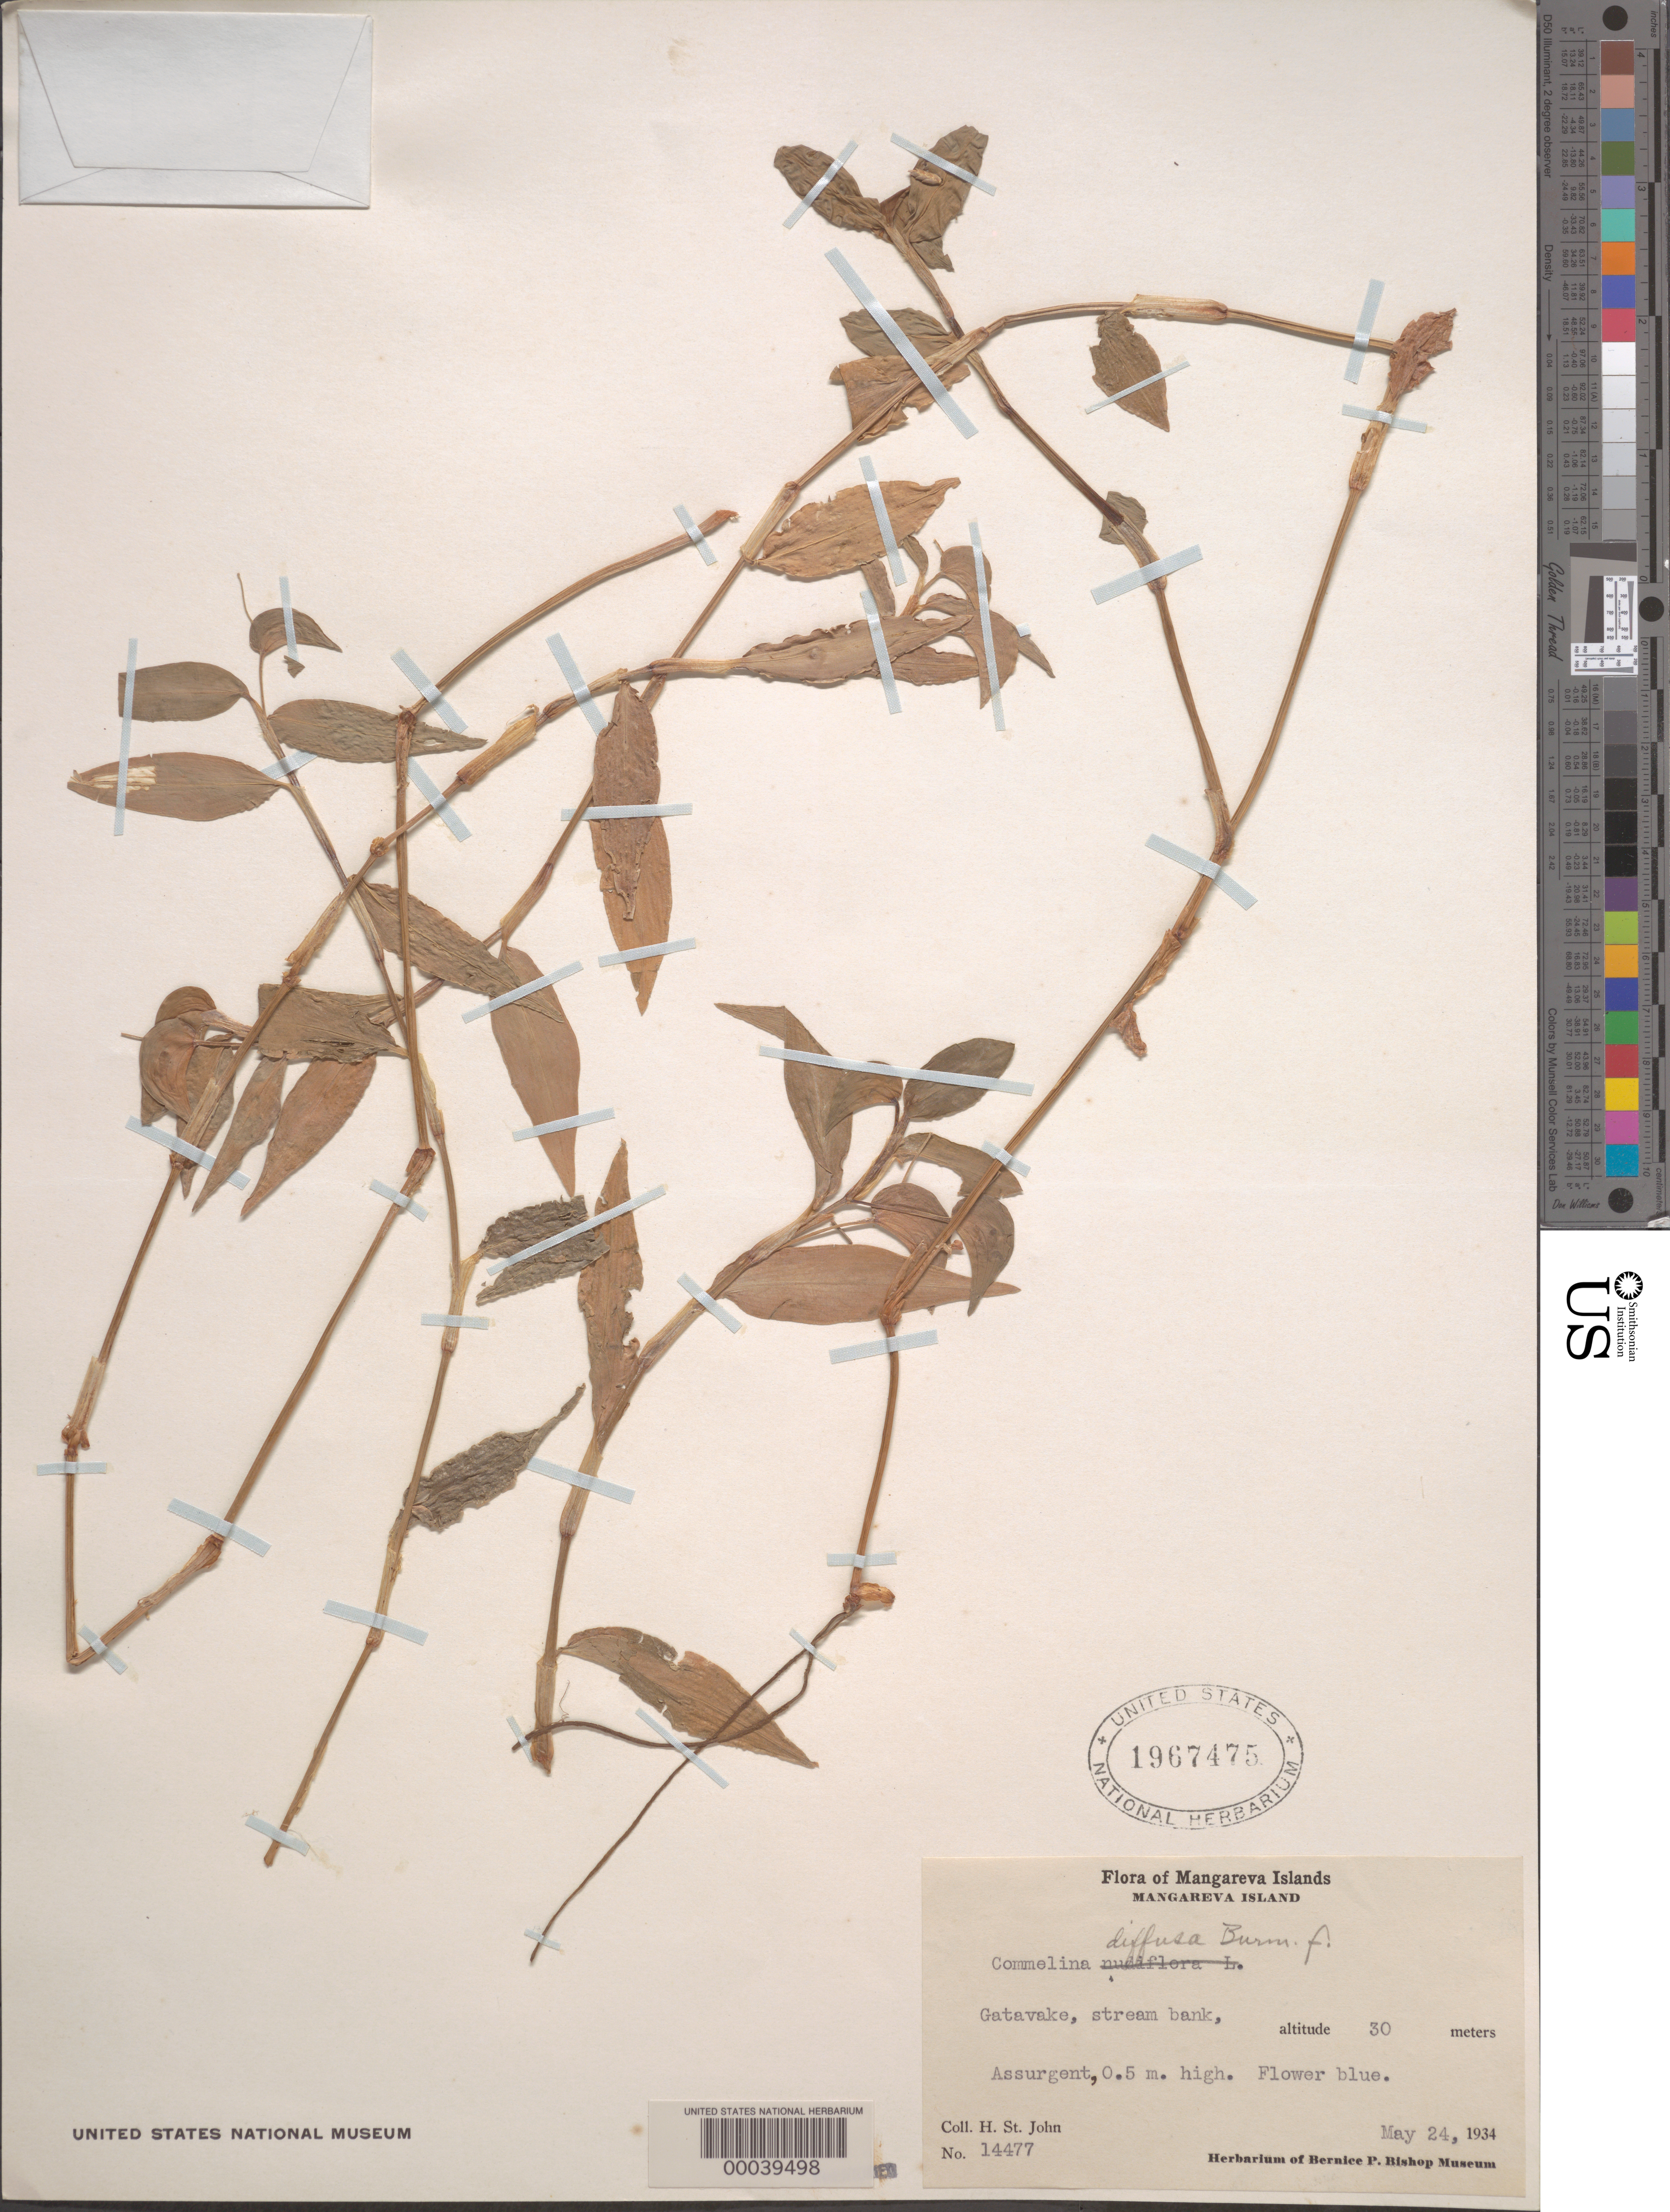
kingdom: Plantae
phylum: Tracheophyta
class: Liliopsida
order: Commelinales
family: Commelinaceae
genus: Commelina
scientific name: Commelina diffusa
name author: Burm. f.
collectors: H. St. John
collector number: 14477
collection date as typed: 24 May 1934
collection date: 1934-05-24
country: French Polynesia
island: Mangareva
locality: Gatavake [Gambier Is.]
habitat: Streambank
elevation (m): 30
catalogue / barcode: US 1967475